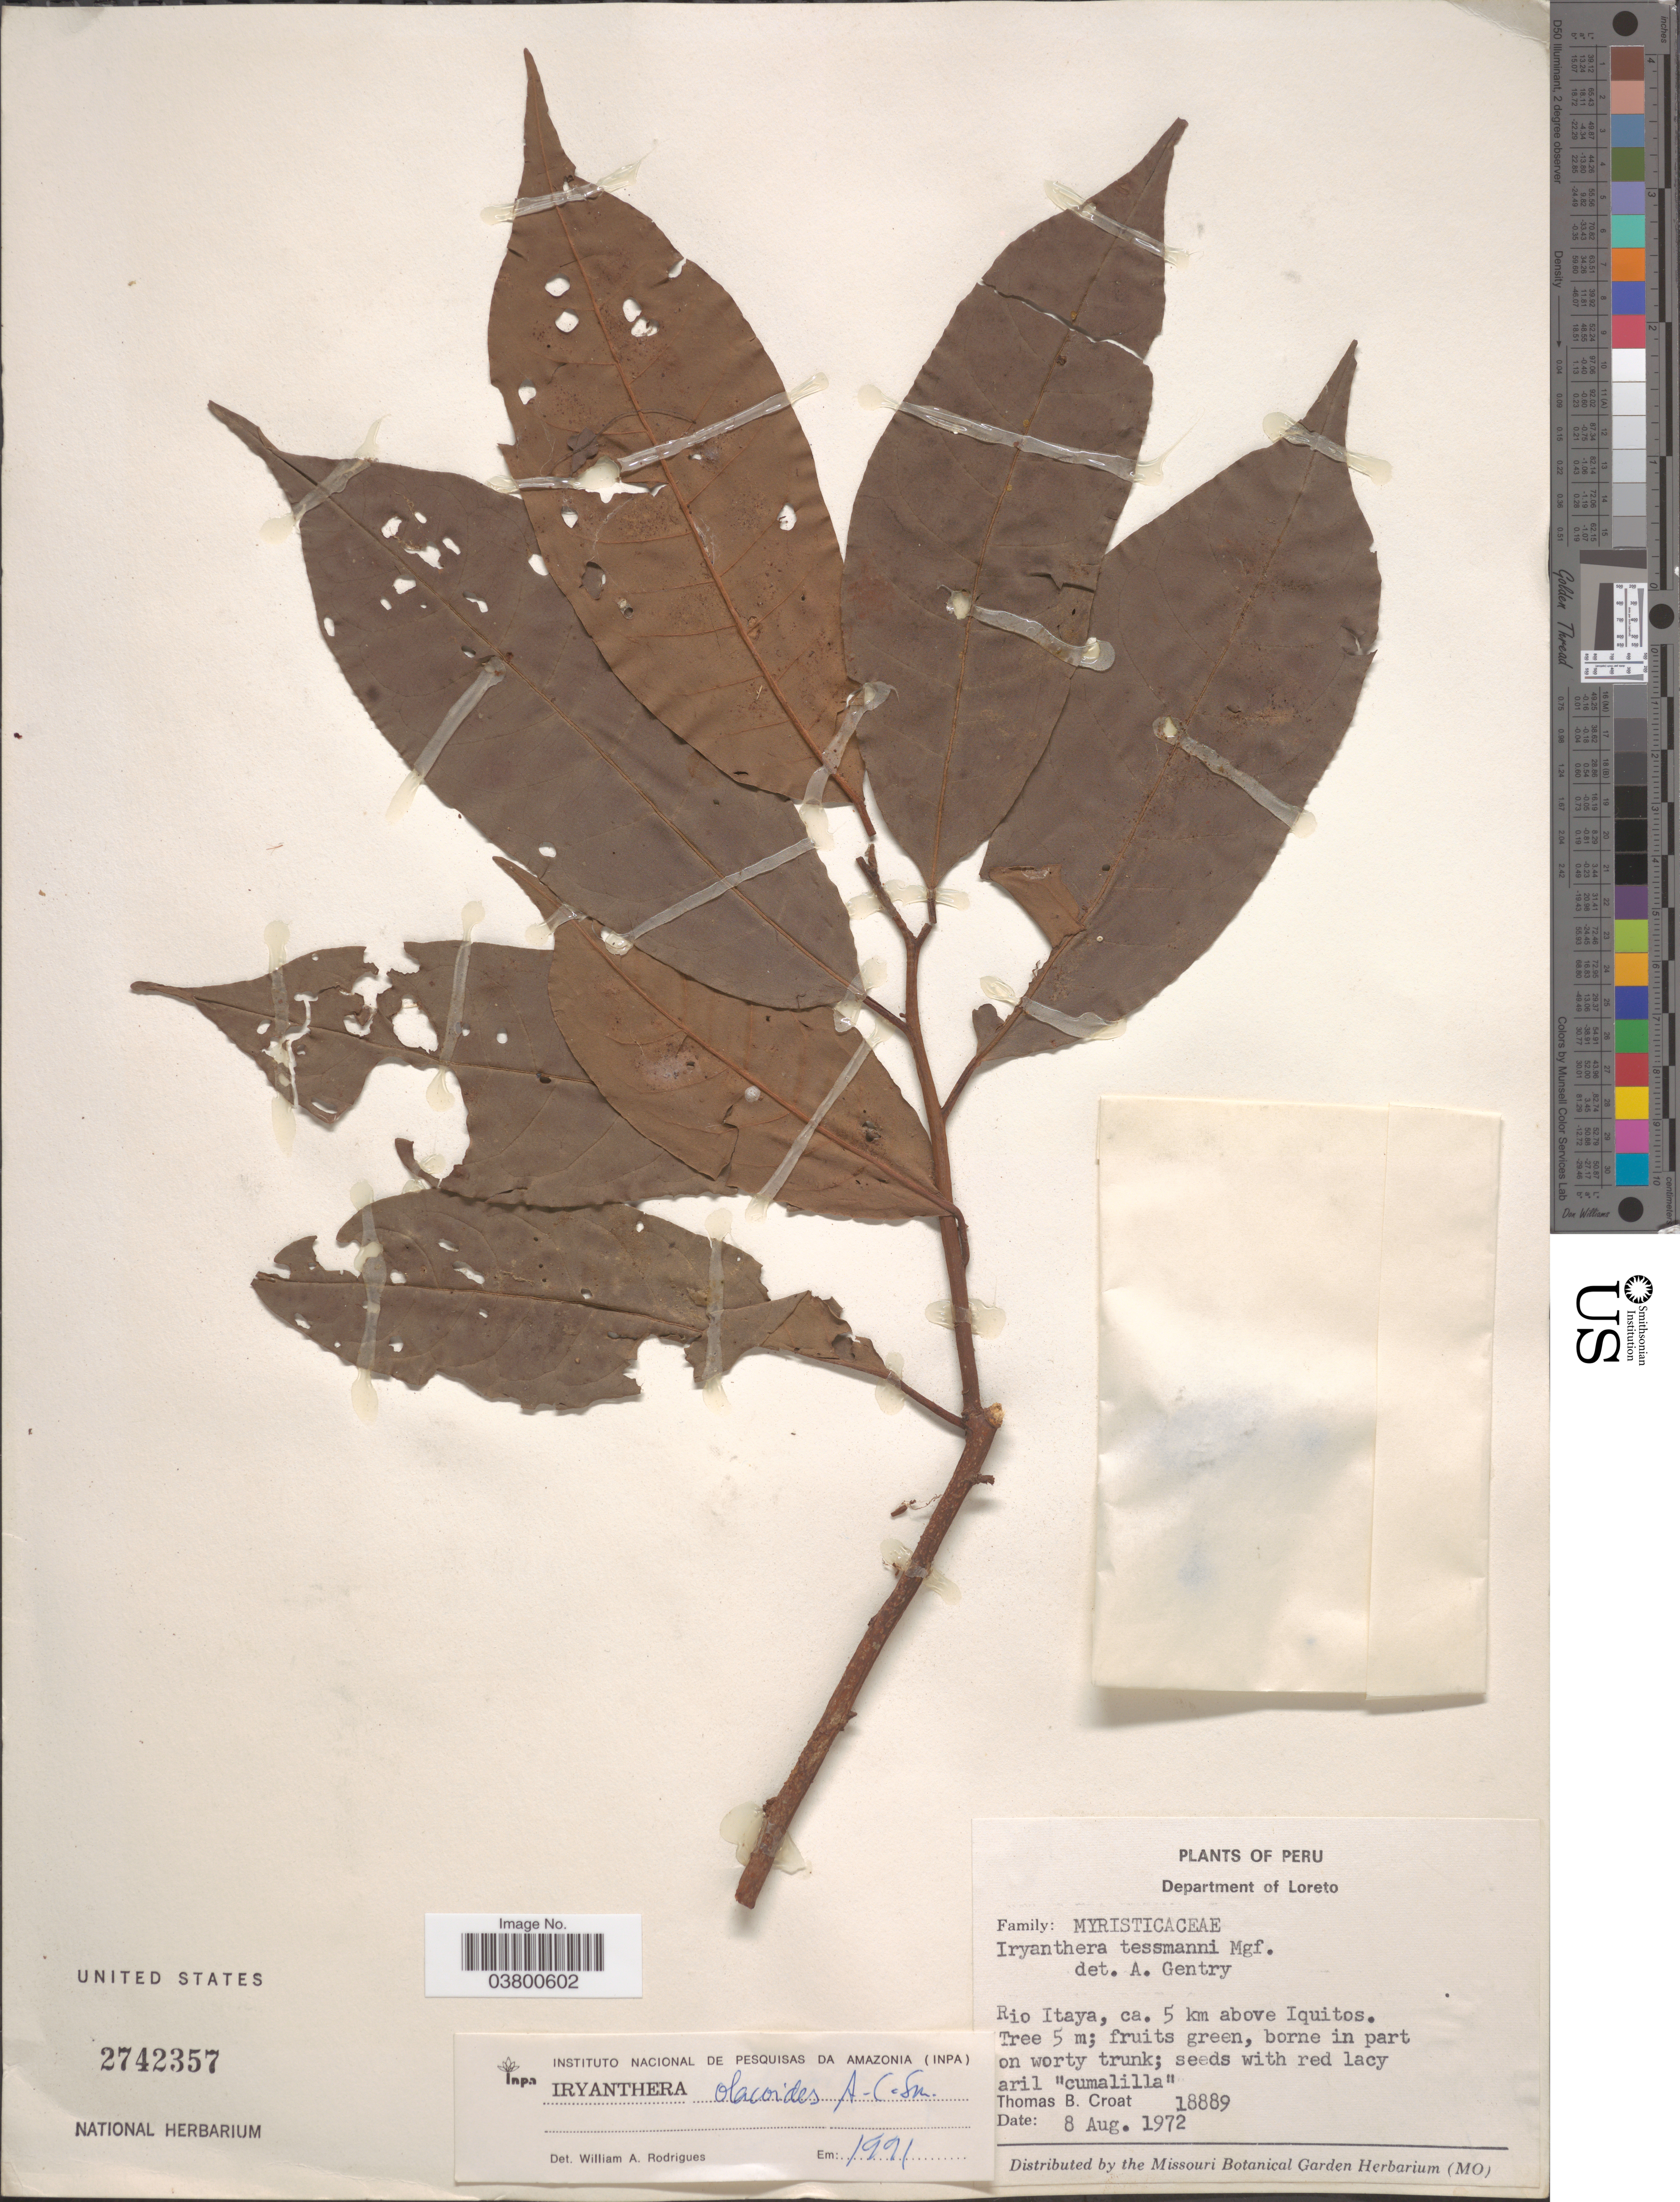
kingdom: Plantae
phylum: Tracheophyta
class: Magnoliopsida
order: Magnoliales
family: Myristicaceae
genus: Iryanthera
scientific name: Iryanthera olacoides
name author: A.C. Sm.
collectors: T. B. Croat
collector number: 18889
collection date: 1972-08-08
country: Peru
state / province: Loreto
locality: Department of Loreto. Rio Itaya, ca 5 km above Iquitos.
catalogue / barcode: US 2742357